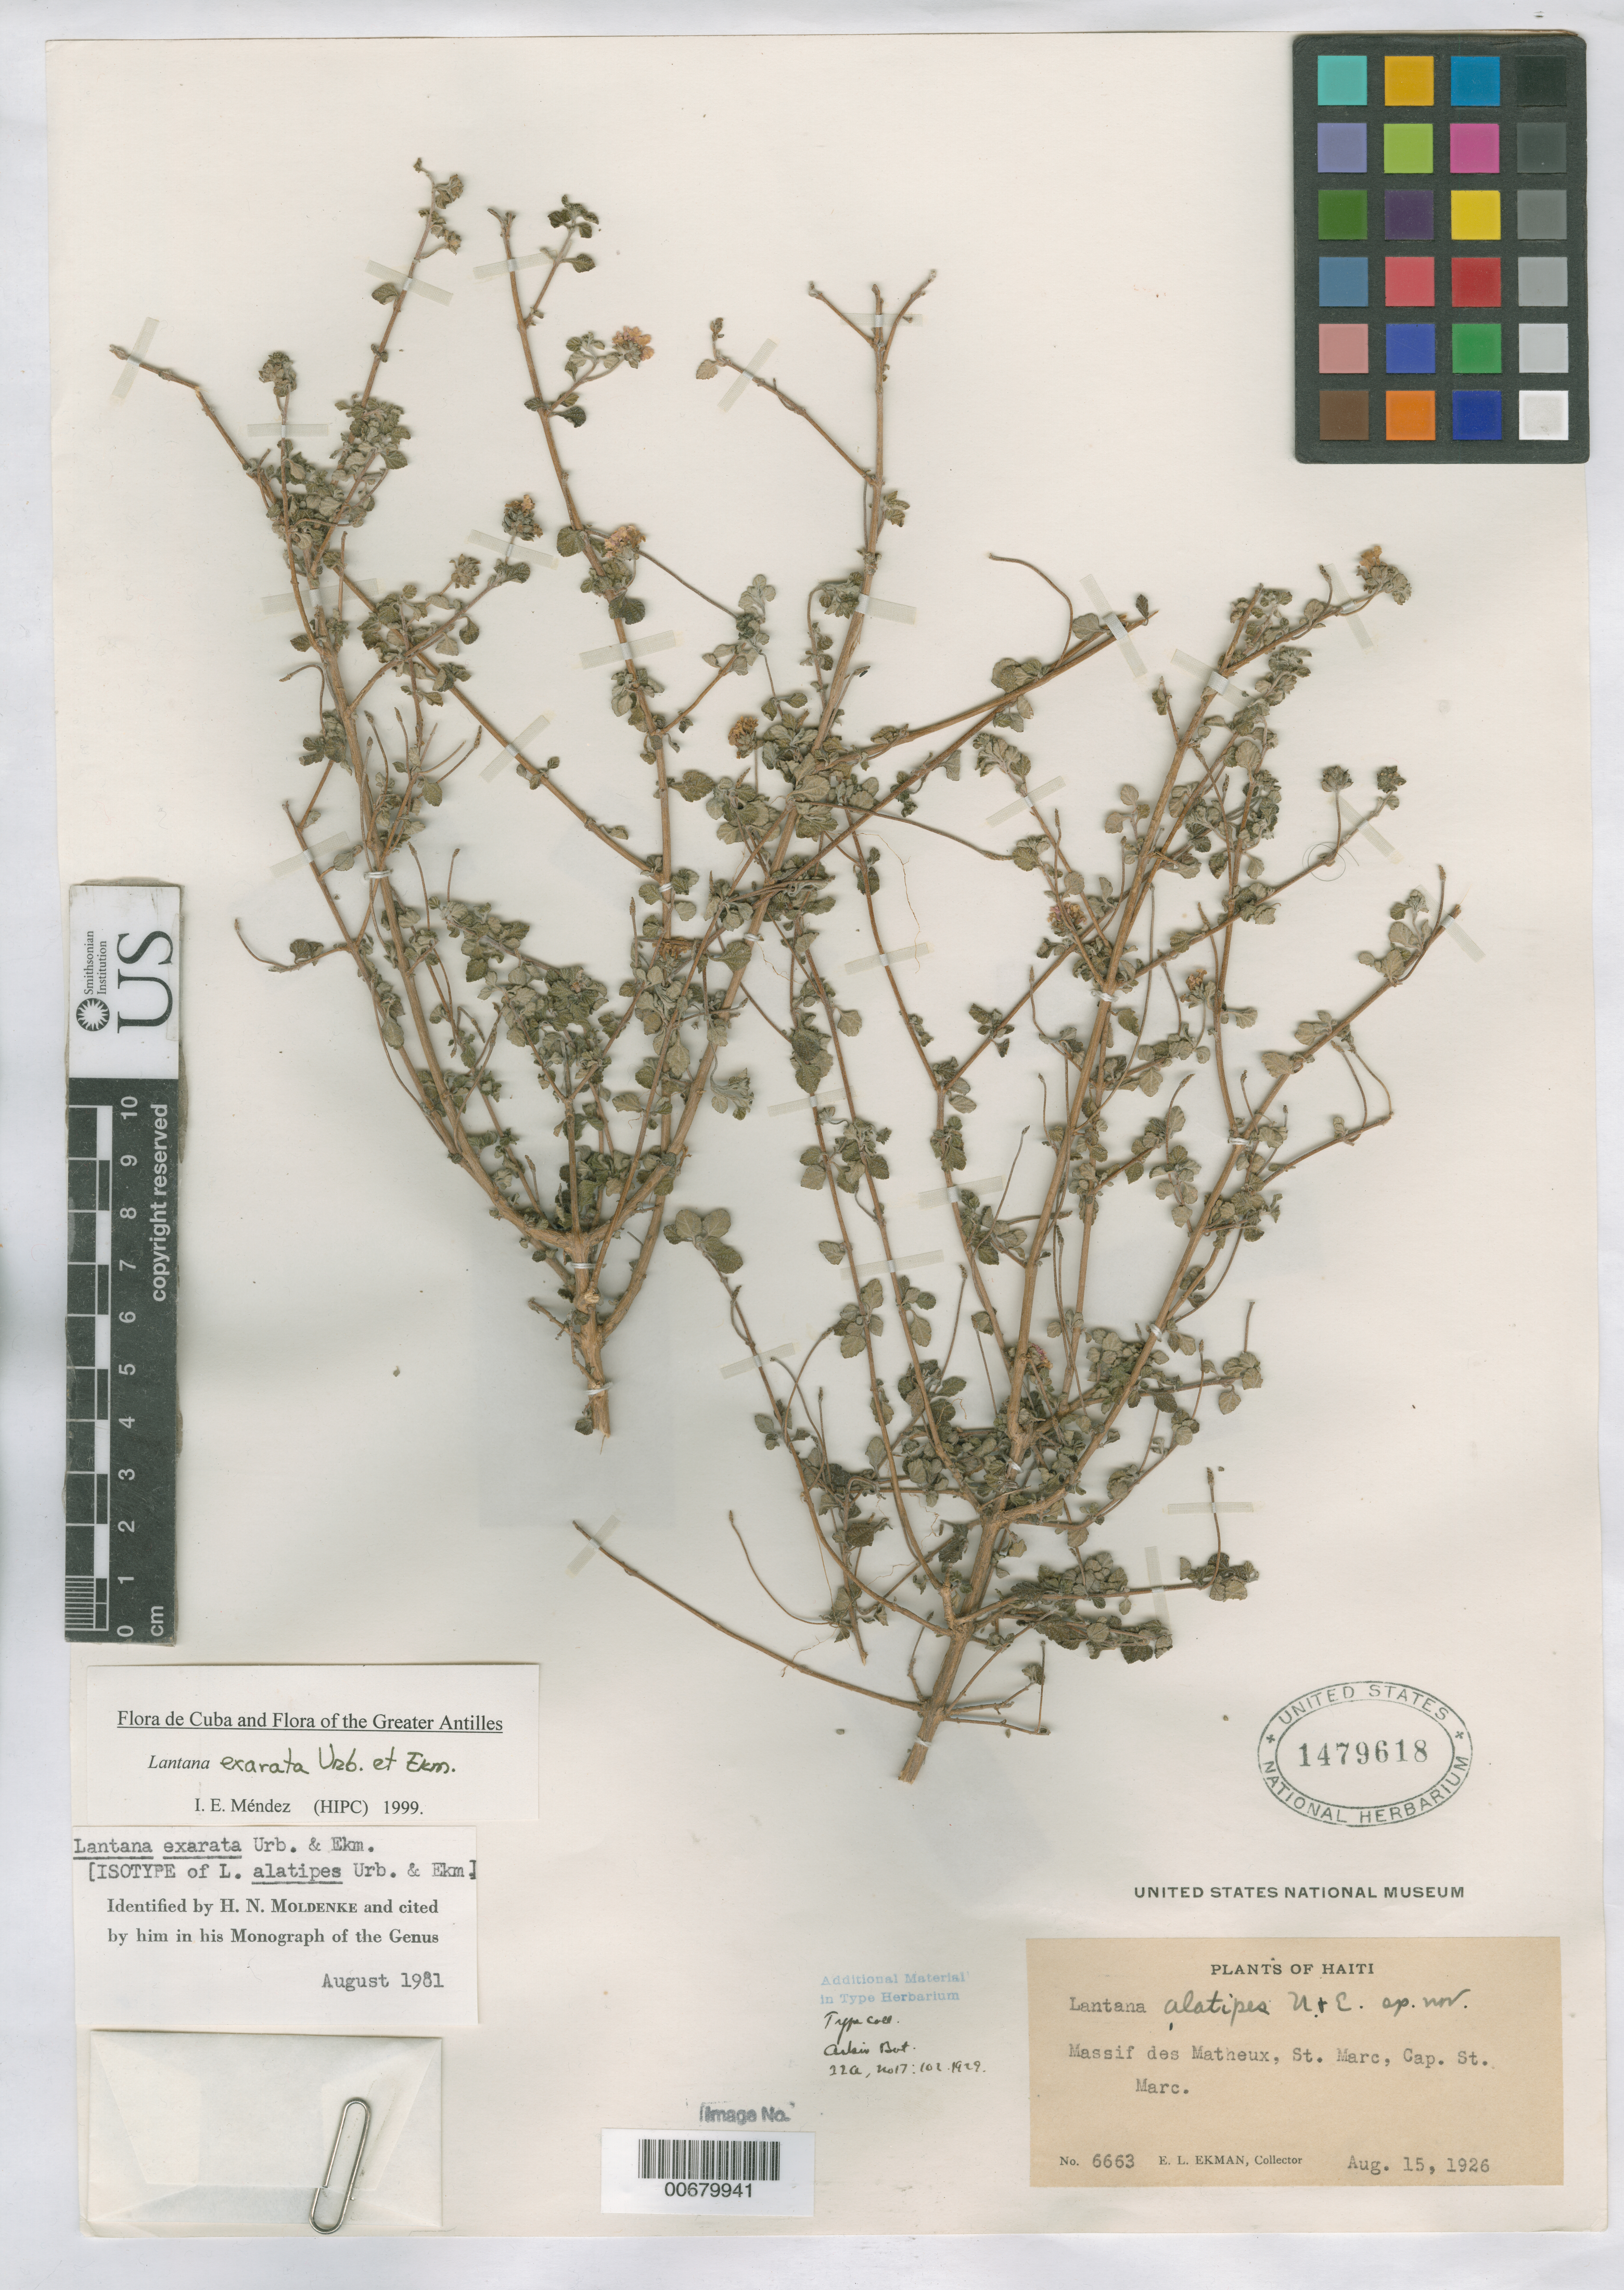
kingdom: Plantae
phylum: Tracheophyta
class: Magnoliopsida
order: Lamiales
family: Verbenaceae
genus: Lantana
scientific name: Lantana alatipes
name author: Urb. & Ekman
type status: Isotype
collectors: E. L. Ekman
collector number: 6663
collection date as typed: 15 Aug 1926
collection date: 1926-08-15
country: Haiti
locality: Massif des Matheux, St. Marc ad Cap St. Marc.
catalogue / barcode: US 1479618